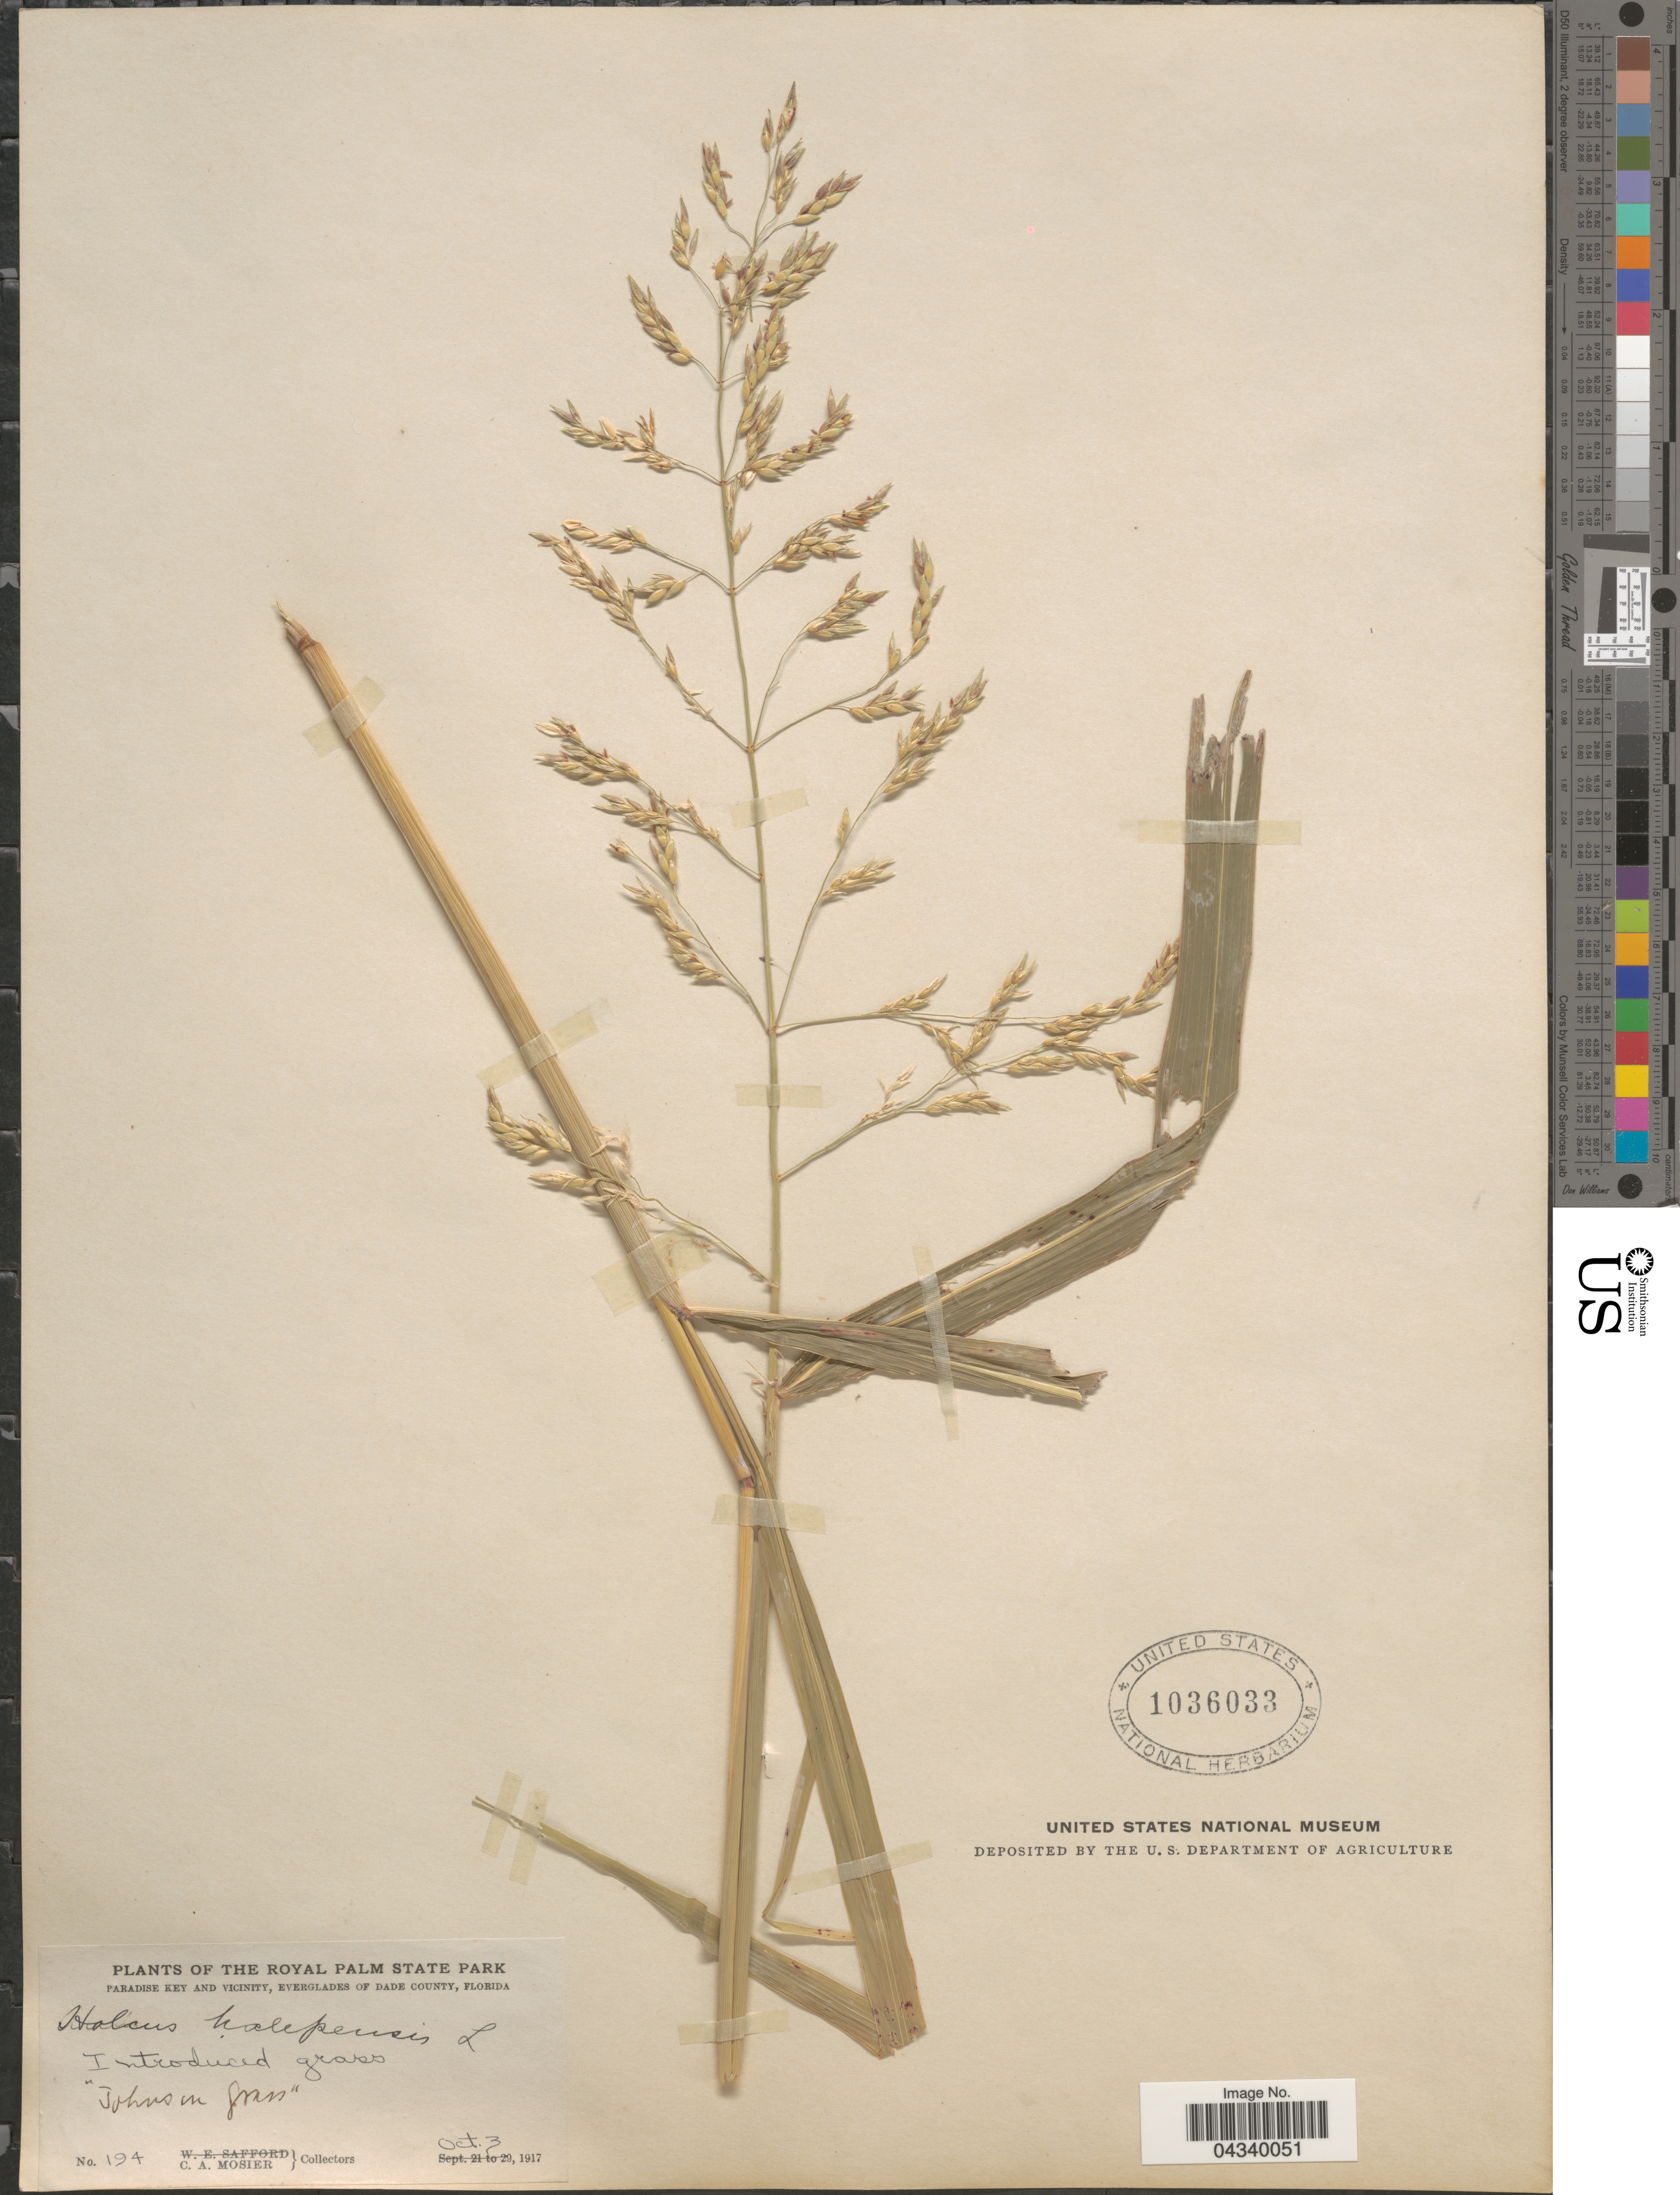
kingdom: Plantae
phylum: Tracheophyta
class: Liliopsida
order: Poales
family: Poaceae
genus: Sorghum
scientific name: Sorghum halepense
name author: (L.) Pers.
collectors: C. A. Mosier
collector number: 194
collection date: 1917-10-03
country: United States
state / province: Florida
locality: The Royal Palm State Park. Paradise Key and Vicinity, Everglades of Dade County.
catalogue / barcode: US 1036033